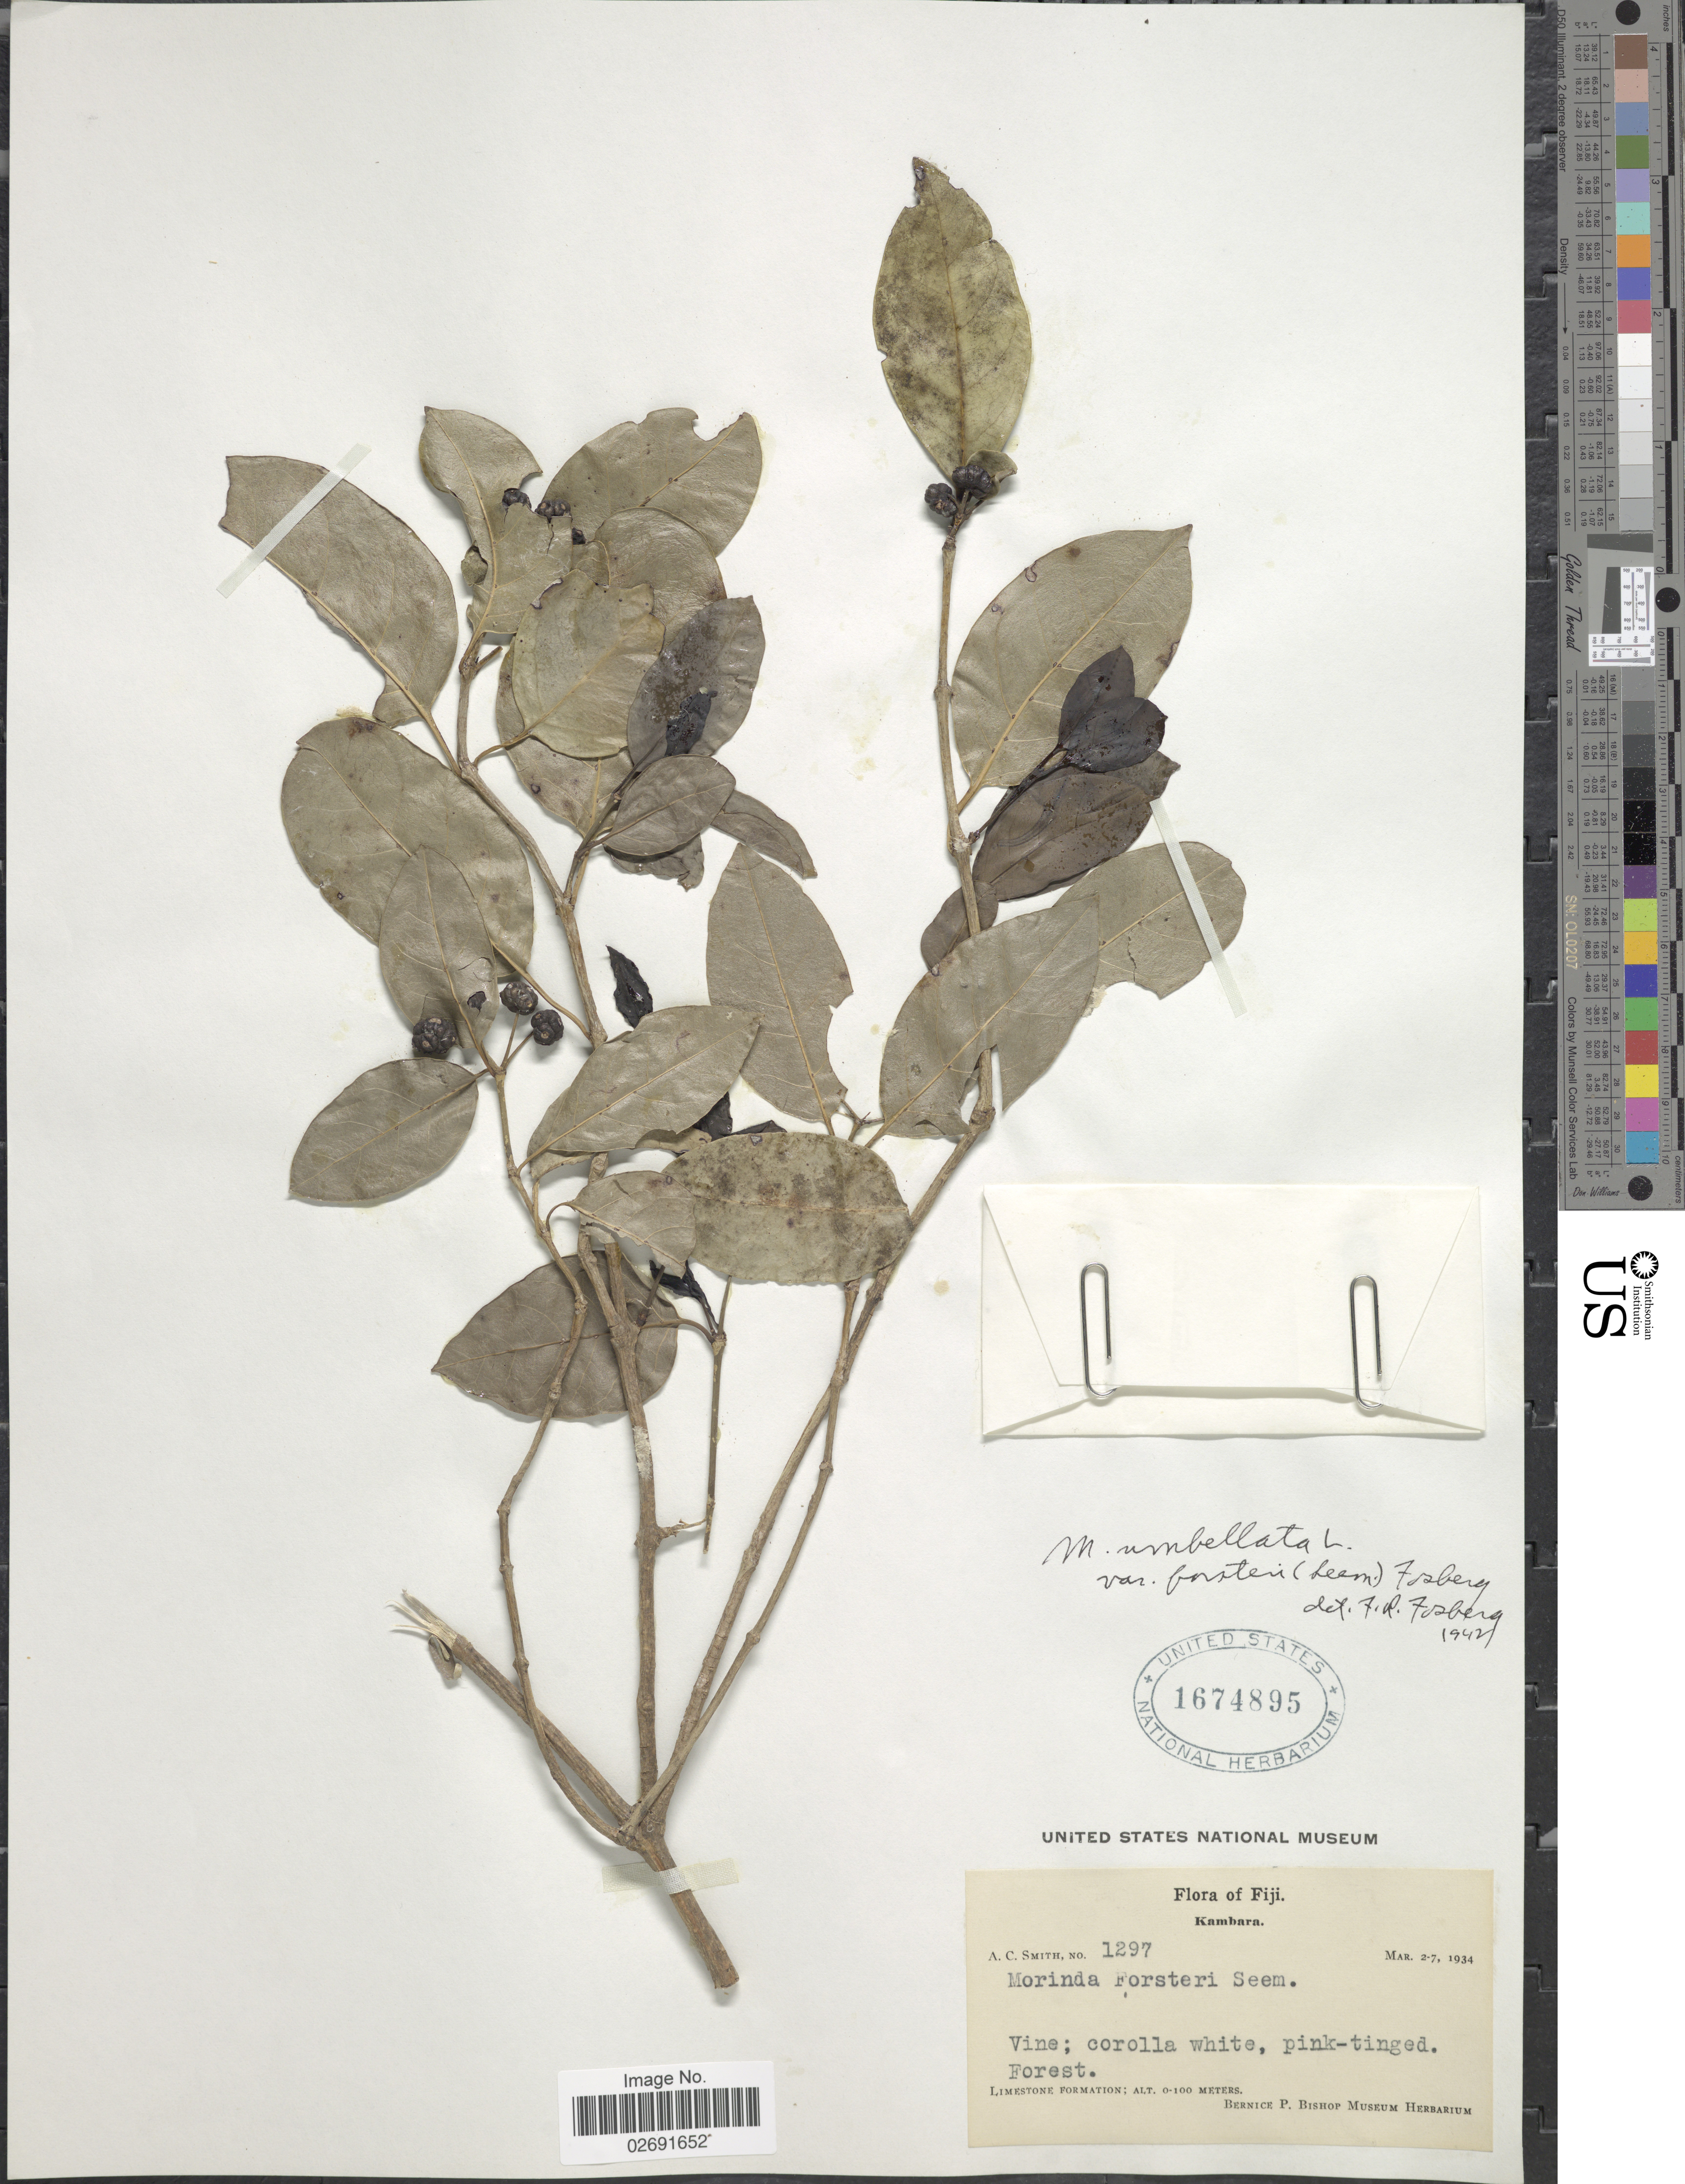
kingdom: Plantae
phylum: Tracheophyta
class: Magnoliopsida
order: Gentianales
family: Rubiaceae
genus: Gynochthodes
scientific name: Gynochthodes myrtifolia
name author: (A. Gray) Razafim. & B. Bremer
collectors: A. C. Smith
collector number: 1297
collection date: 1934-03-02/1934-03-07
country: Fiji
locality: Kambara. Forest.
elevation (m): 0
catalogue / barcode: US 1674895